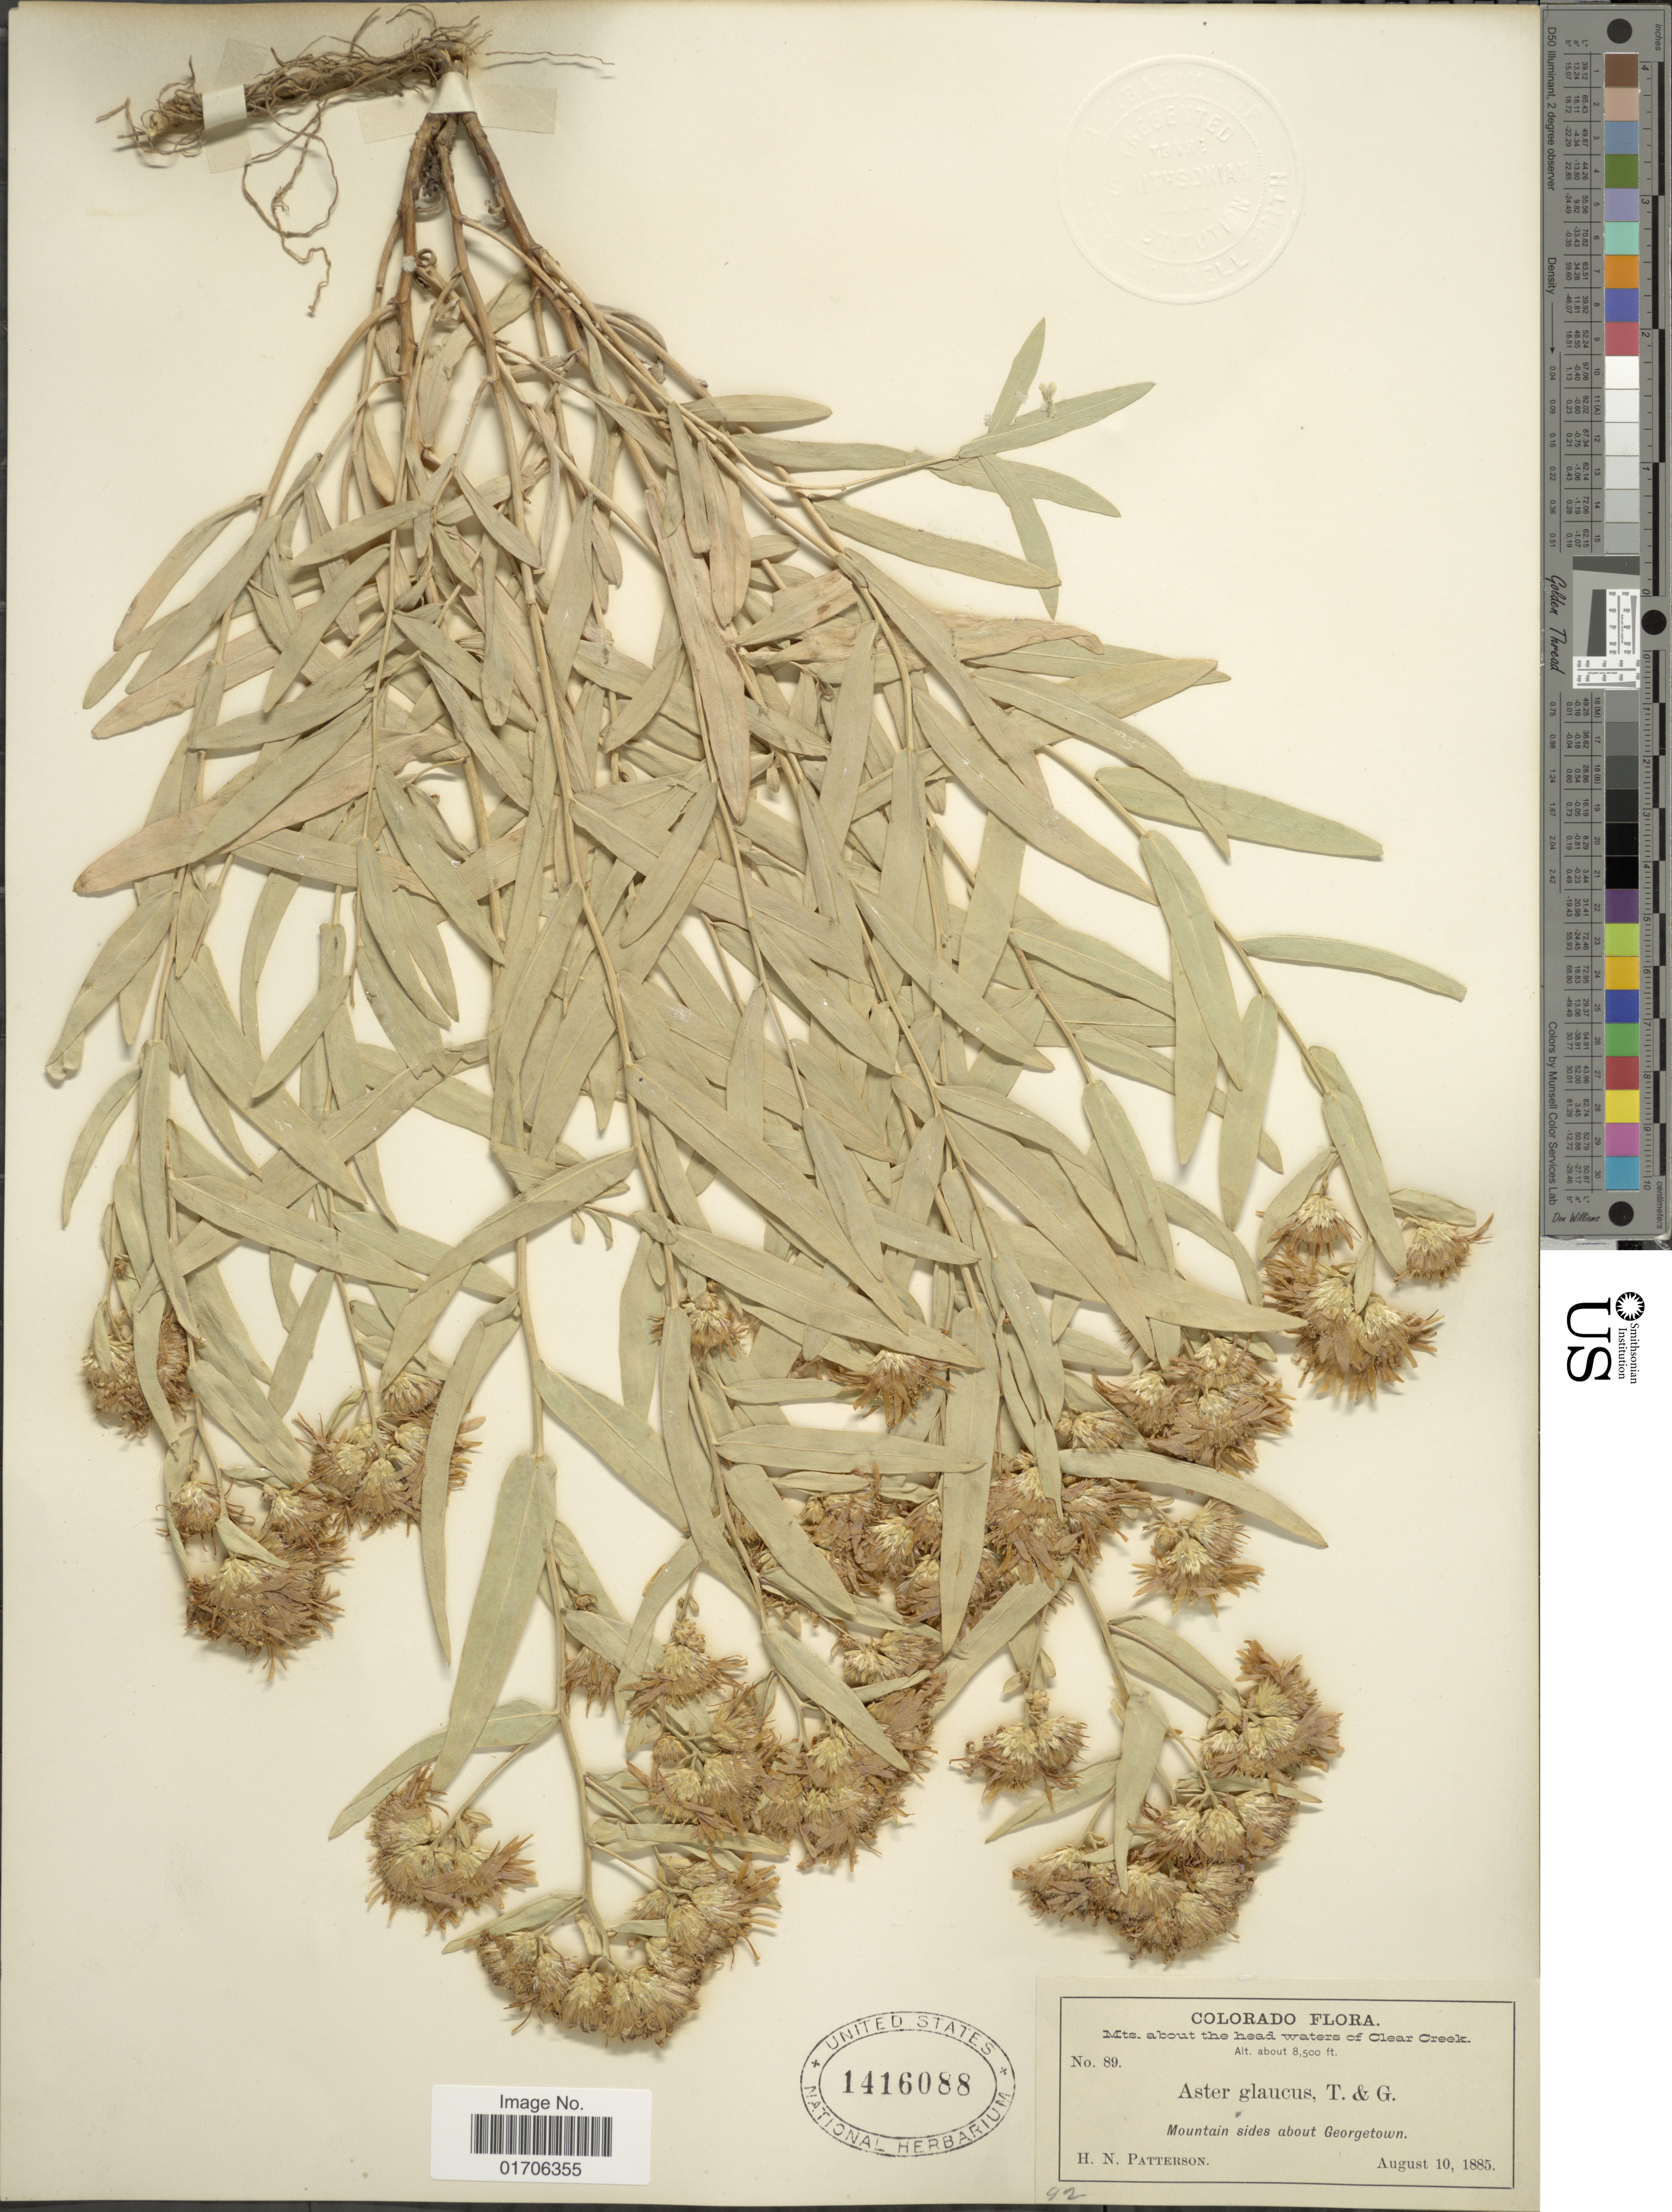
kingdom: Plantae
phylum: Tracheophyta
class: Magnoliopsida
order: Asterales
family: Asteraceae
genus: Eurybia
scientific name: Eurybia glauca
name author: (Nutt.) G.L. Nesom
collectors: H. N. Patterson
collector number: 89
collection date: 1885-08-10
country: United States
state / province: Colorado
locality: Colorado. Mts. about the head waters of Clear Creek. Mountain sides about Georgetown.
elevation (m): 2591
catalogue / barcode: US 1416088